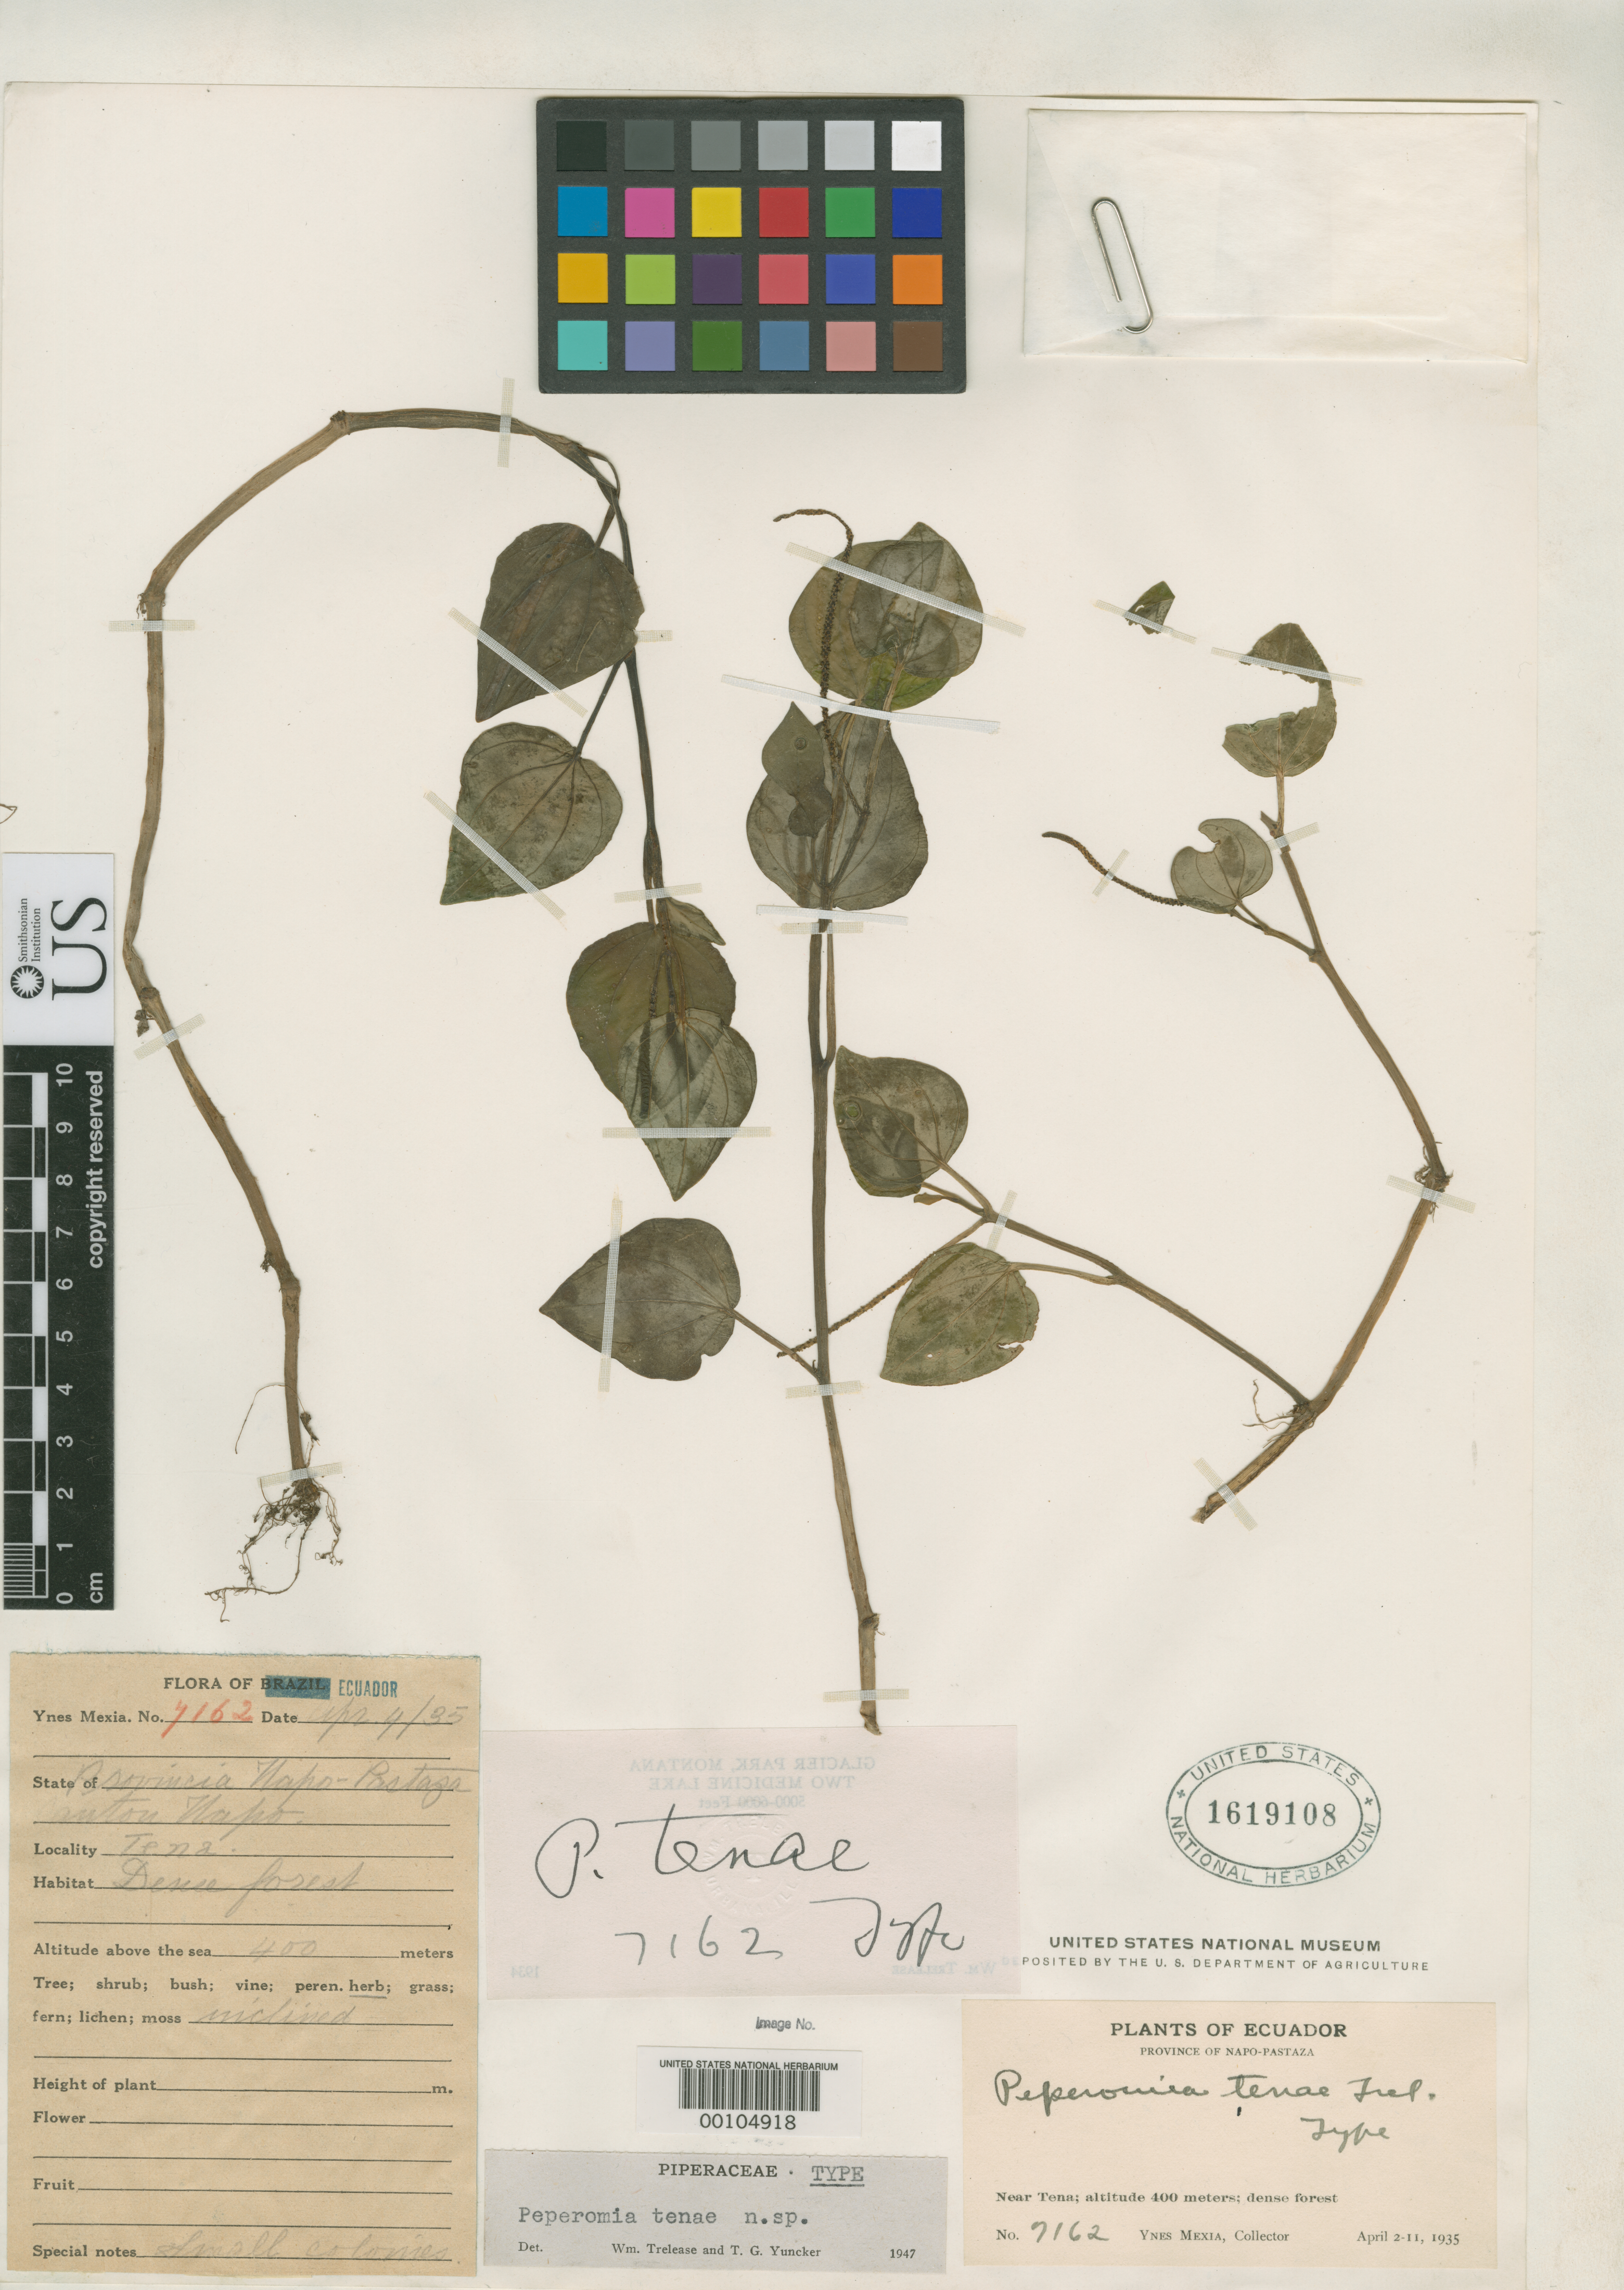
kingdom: Plantae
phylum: Tracheophyta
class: Magnoliopsida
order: Piperales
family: Piperaceae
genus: Peperomia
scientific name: Peperomia tenae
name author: Trel. & Yunck.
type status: Holotype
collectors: Y. Mexia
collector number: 7162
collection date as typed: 04 Apr 1935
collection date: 1935-04-04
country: Ecuador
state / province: Napo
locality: Near Tena.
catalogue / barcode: US 1619108